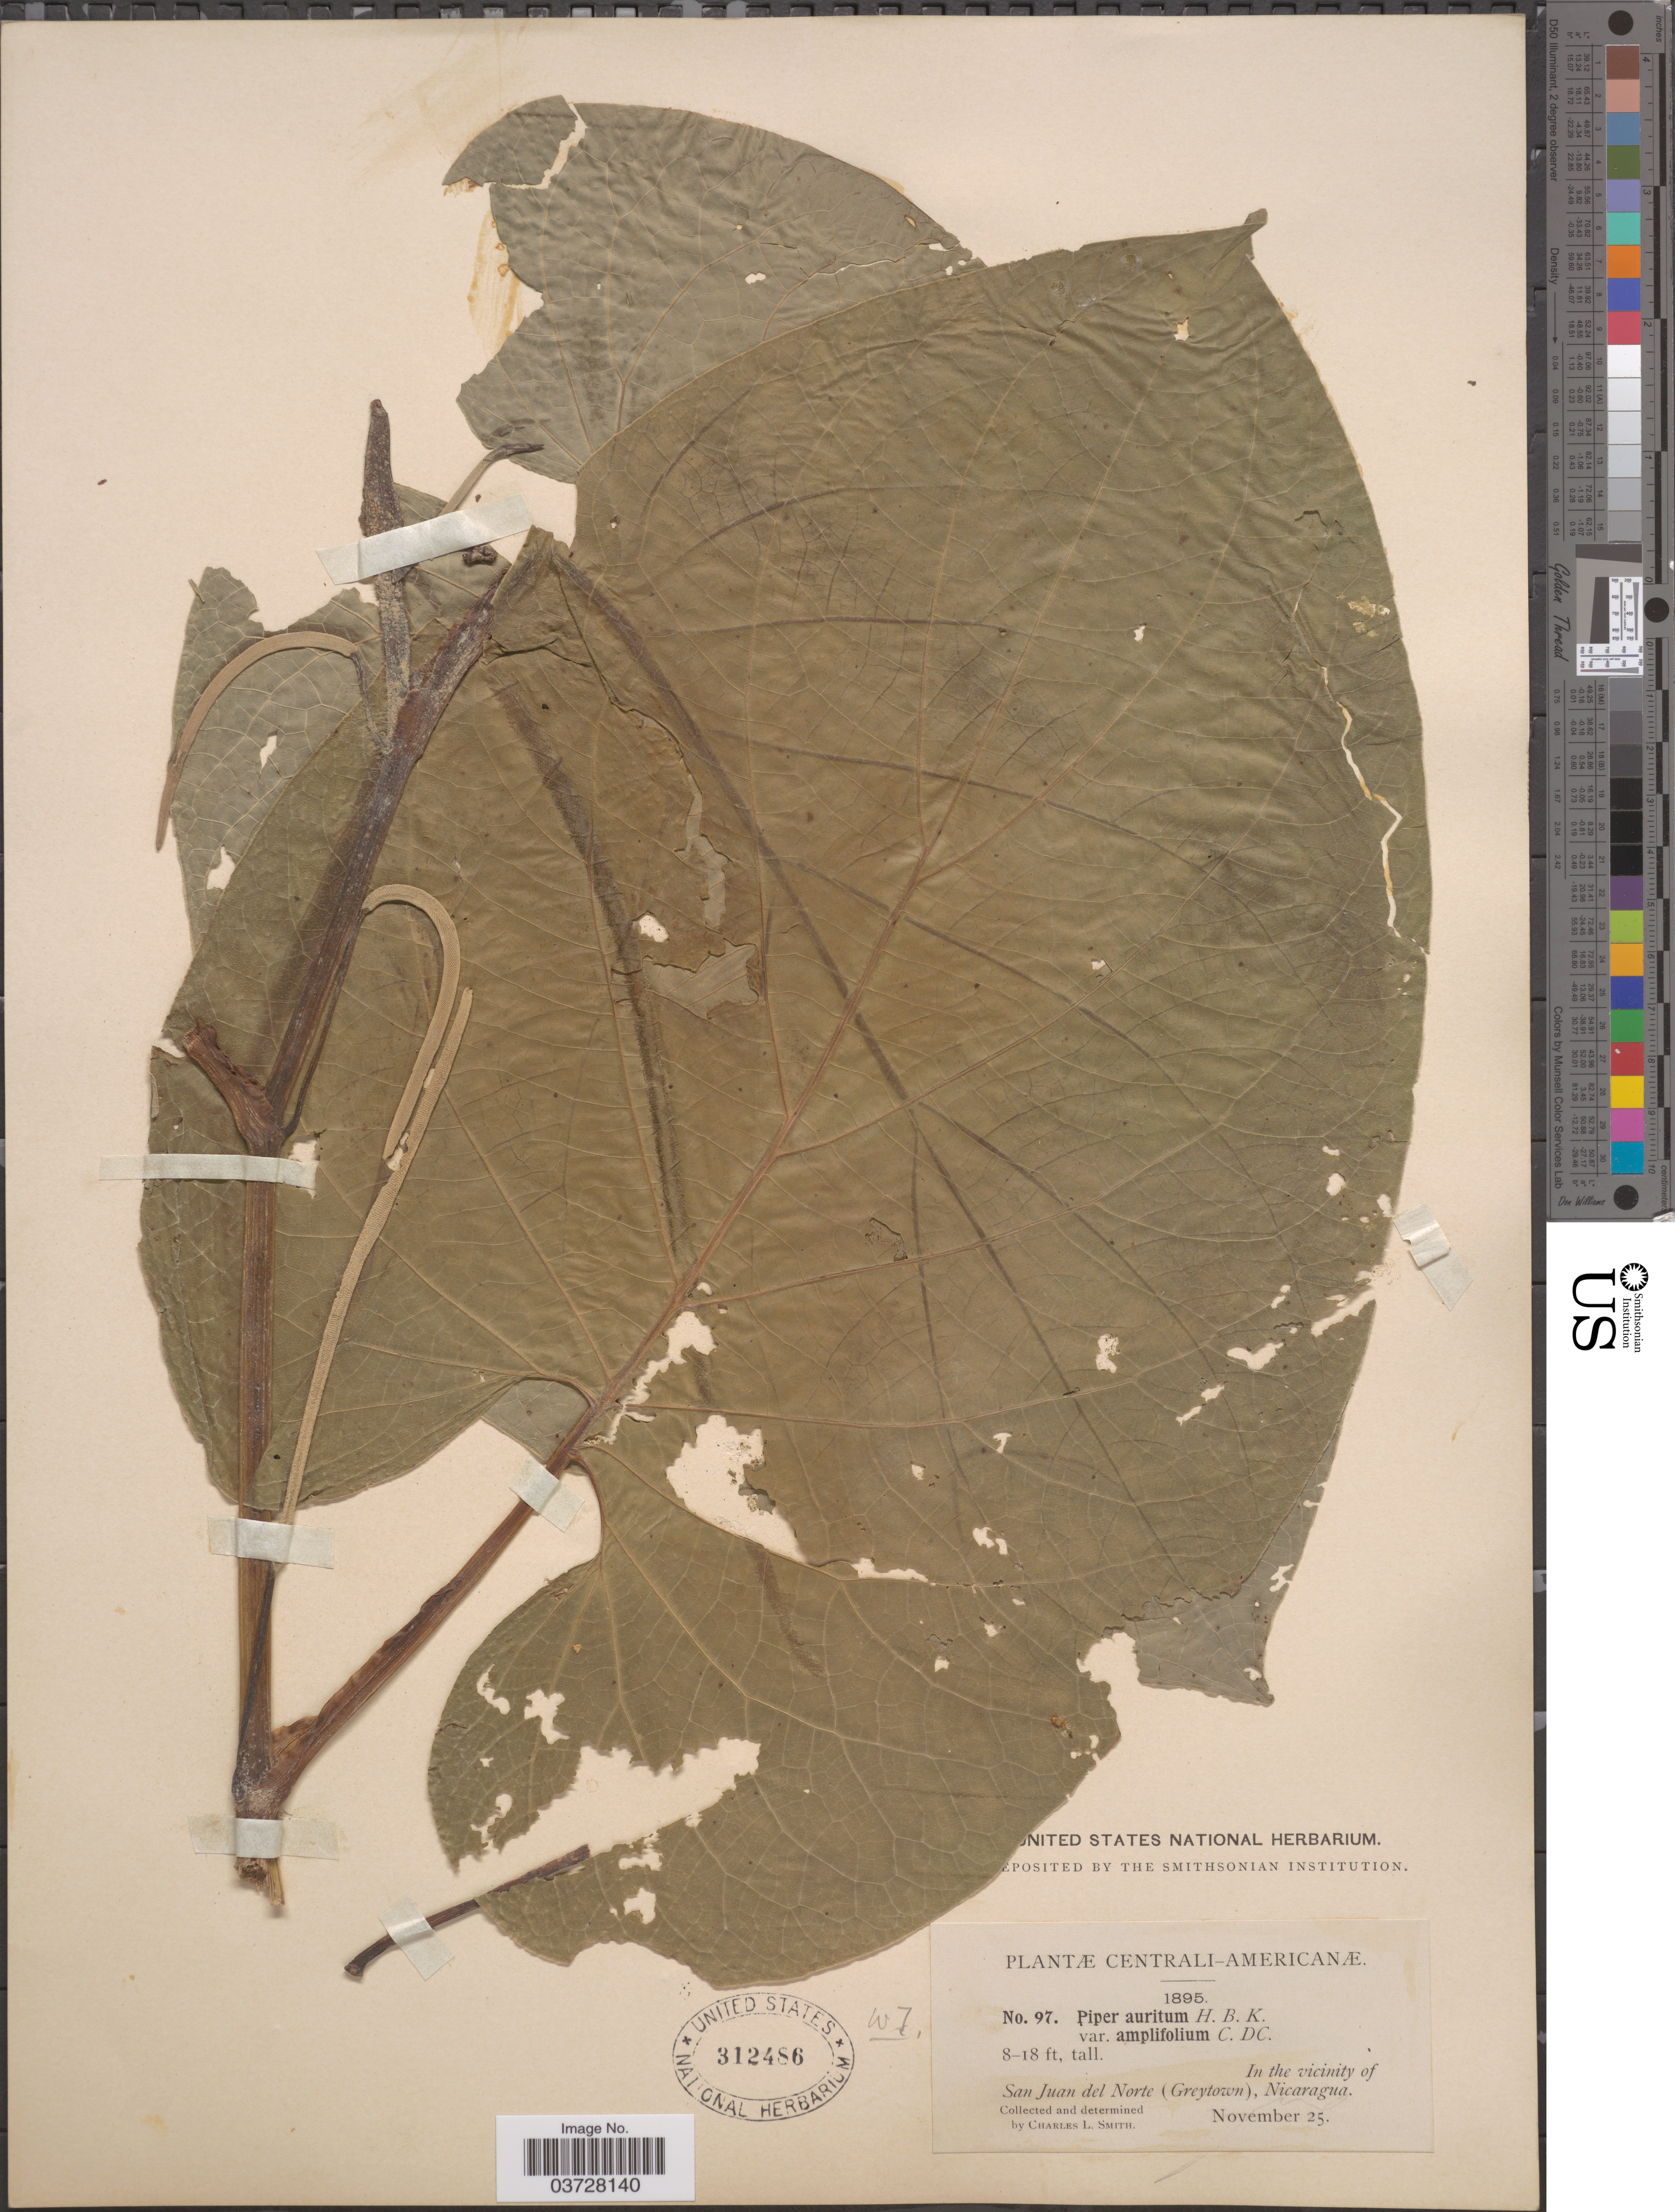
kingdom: Plantae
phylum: Tracheophyta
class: Magnoliopsida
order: Piperales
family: Piperaceae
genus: Piper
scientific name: Piper auritum var. amplifolium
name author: C. DC.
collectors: C. L. Smith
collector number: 97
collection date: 1895-11-25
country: Nicaragua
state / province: Rio San Juan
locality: In the vicinity of San Juan del Norte (Greytown).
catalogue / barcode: US 312486